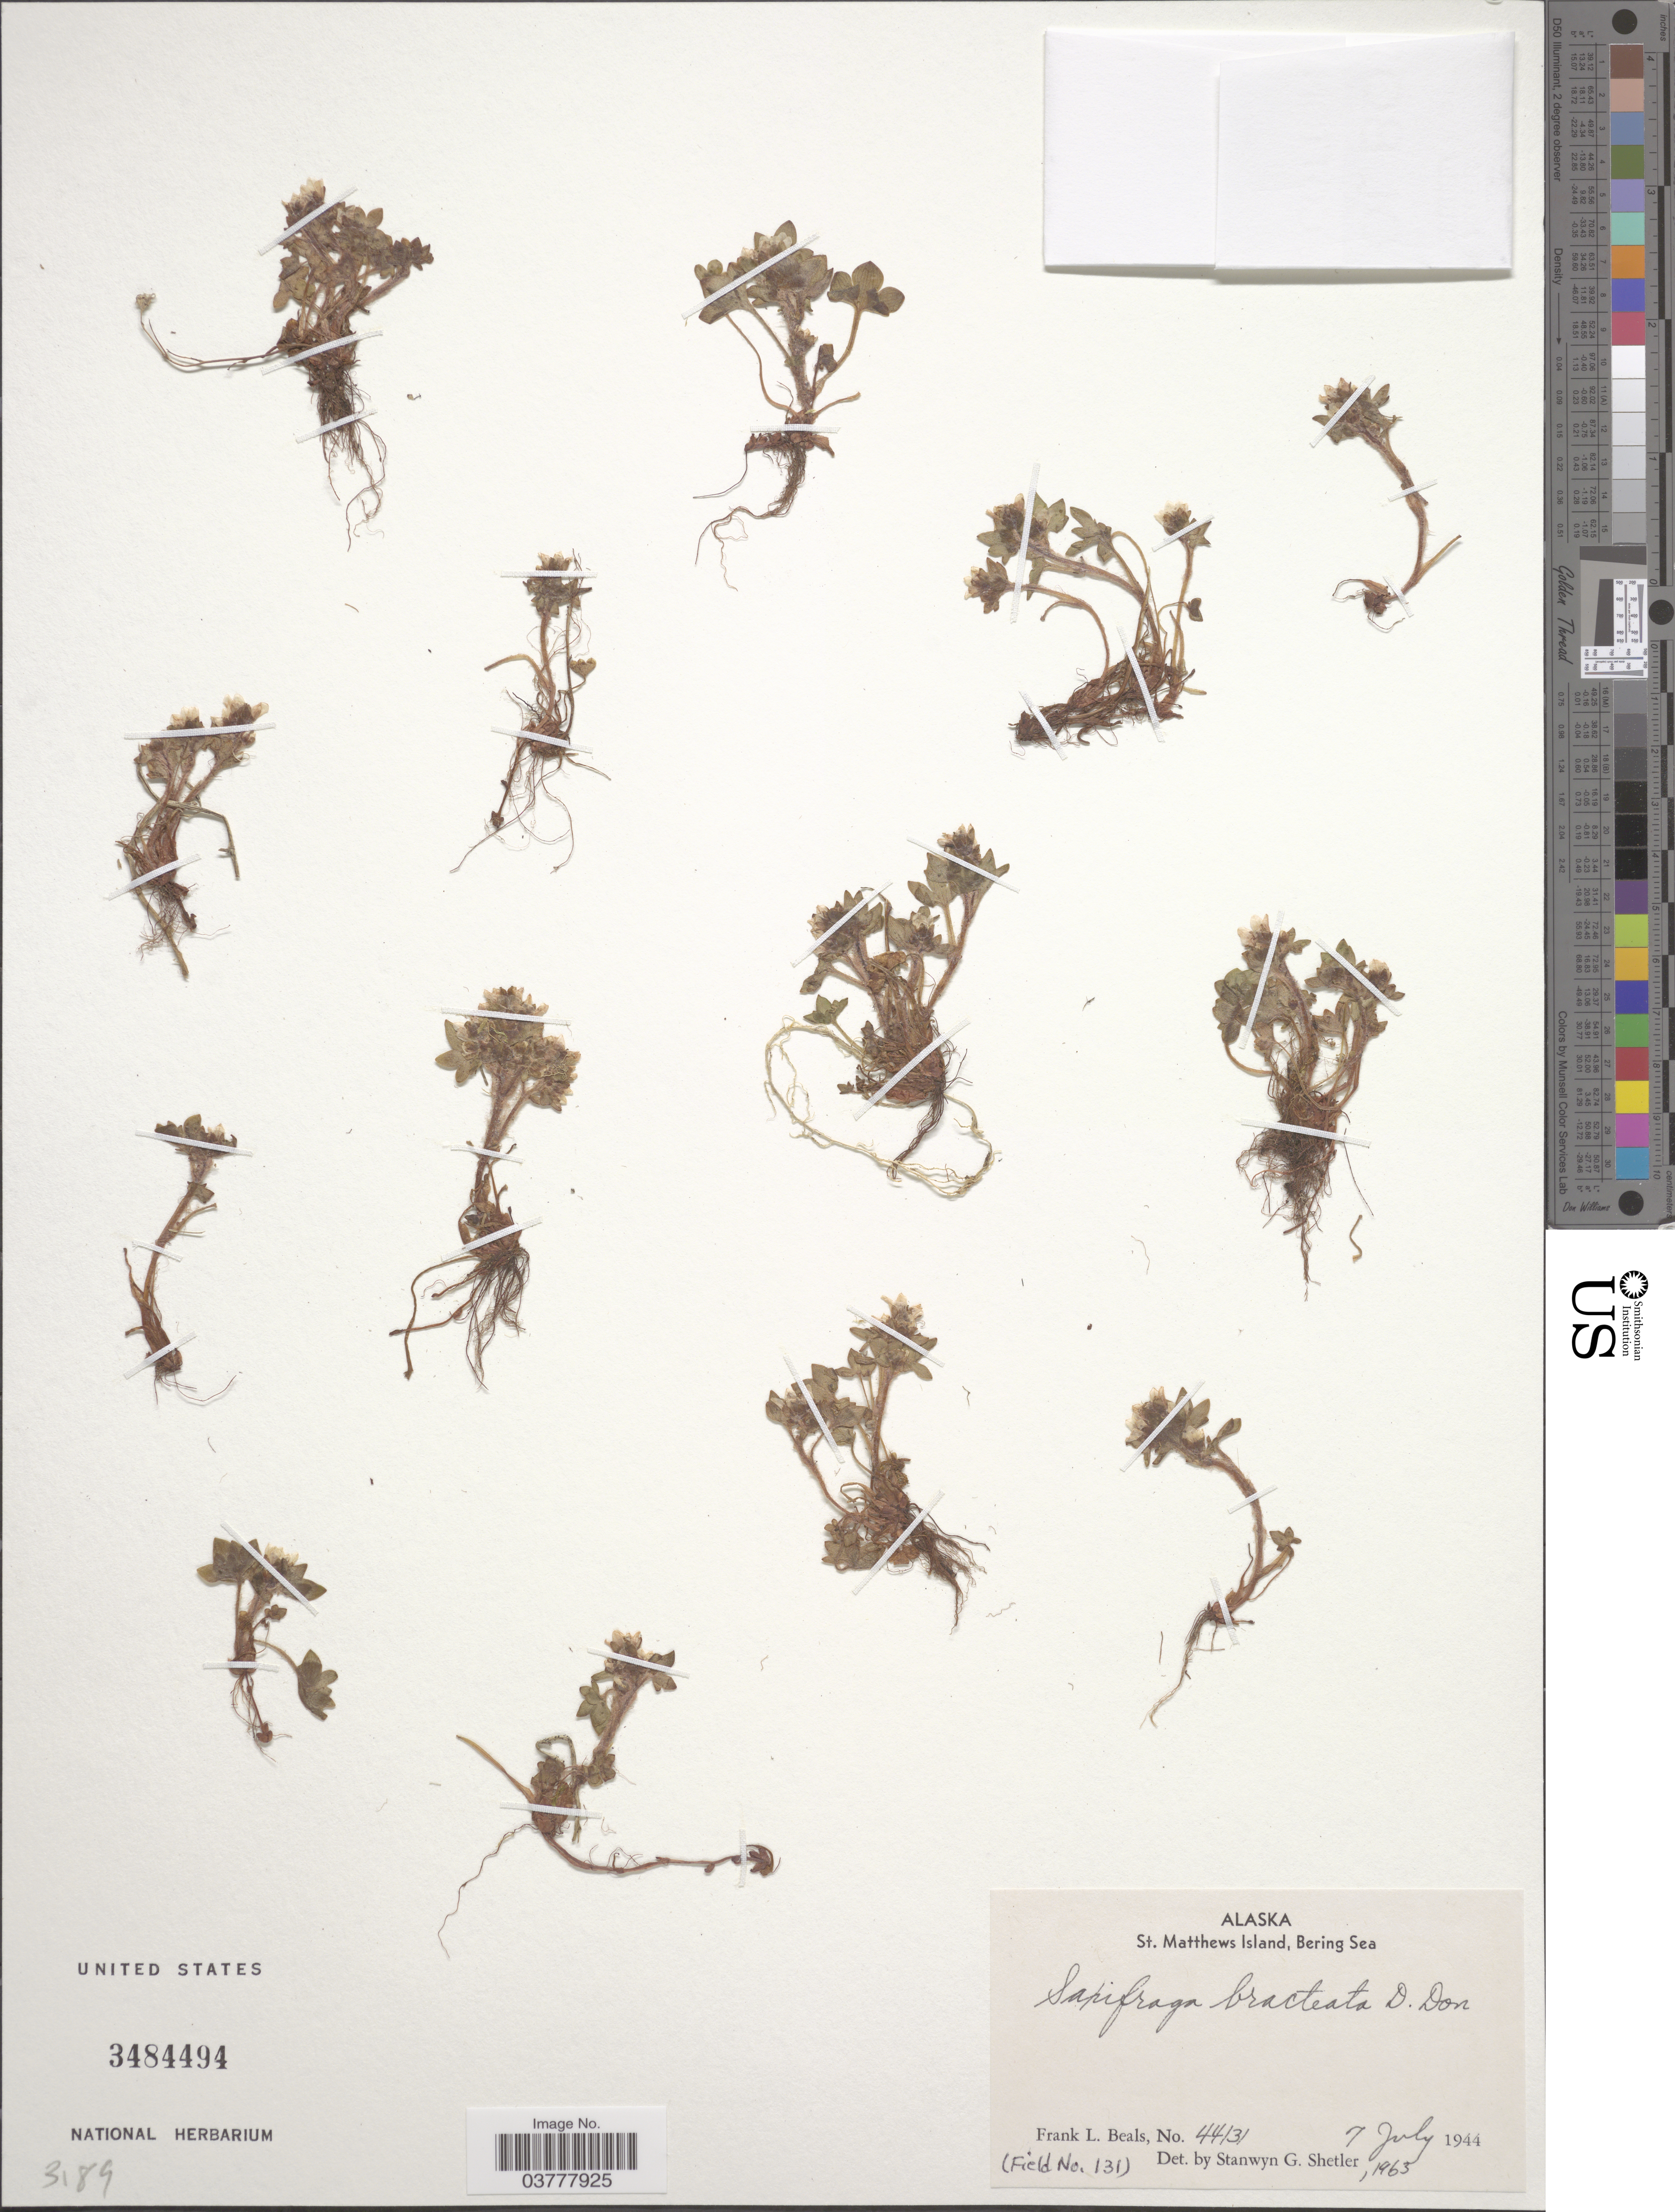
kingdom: Plantae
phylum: Tracheophyta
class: Magnoliopsida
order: Saxifragales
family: Saxifragaceae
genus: Saxifraga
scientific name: Saxifraga bracteata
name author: D. Don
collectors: F. Beals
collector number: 44131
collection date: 1944-07-07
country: United States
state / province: Alaska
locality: St. Matthews Island, Bering Sea.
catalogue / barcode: US 3484494